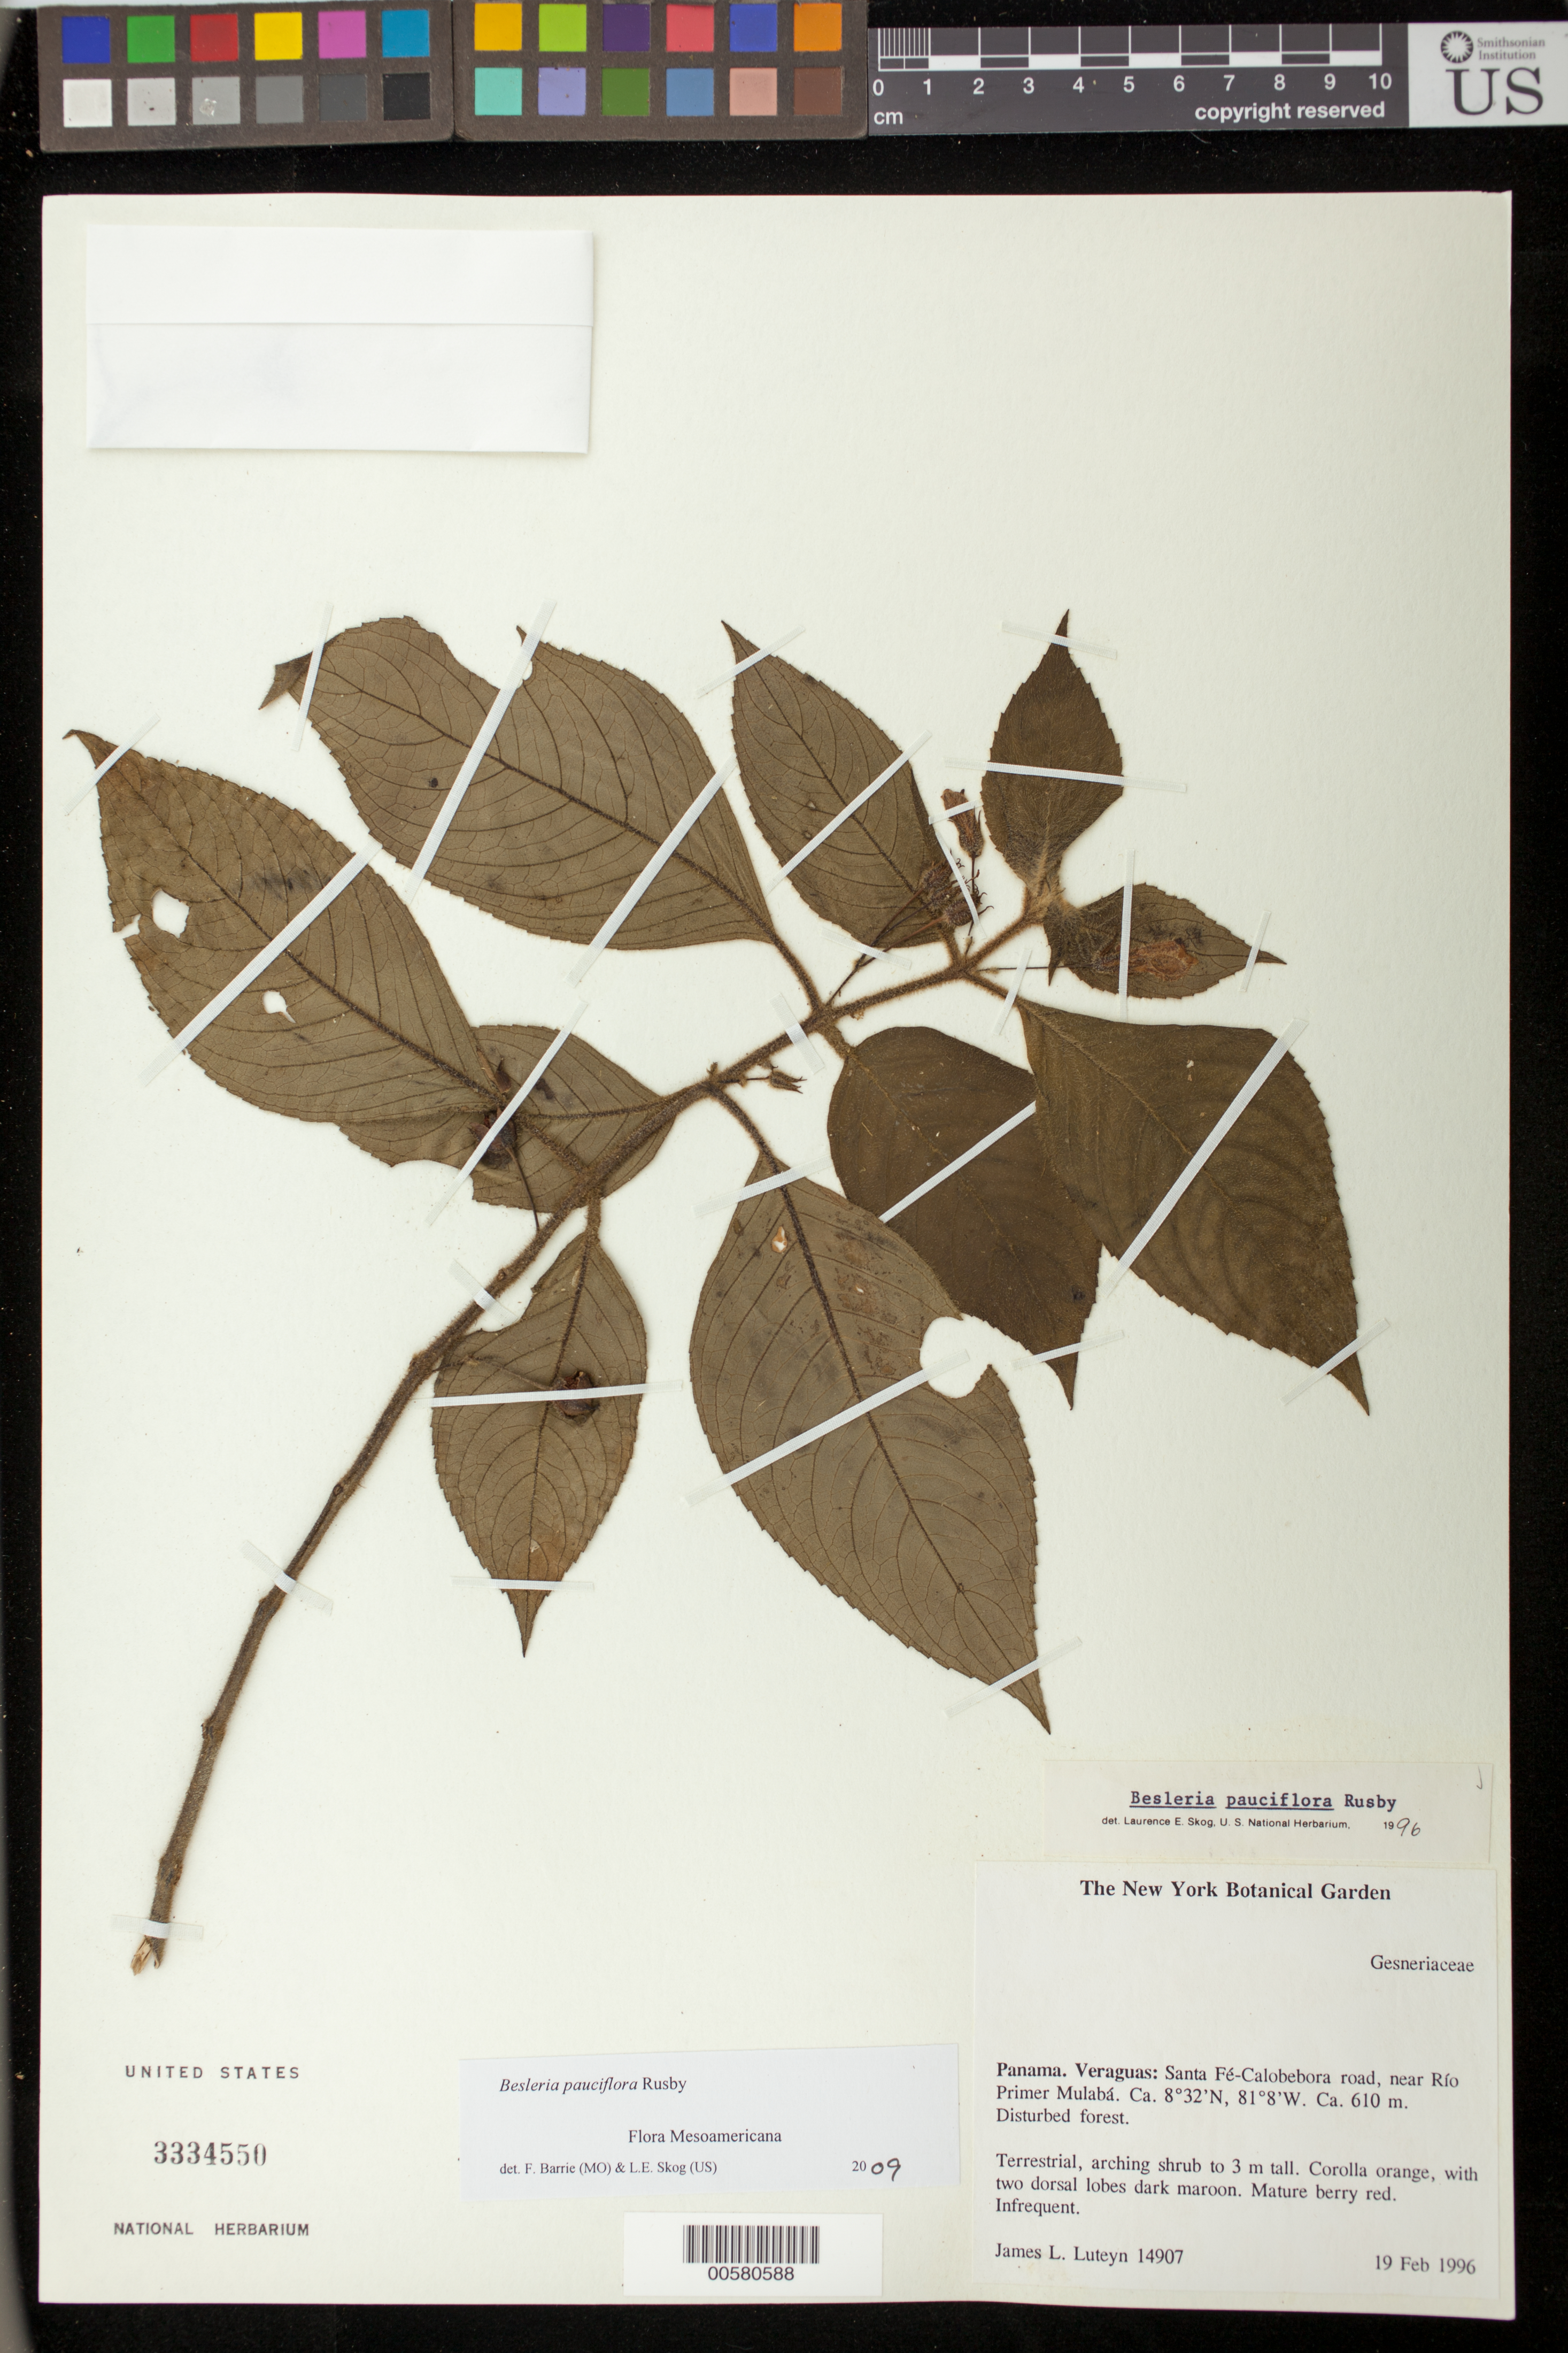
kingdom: Plantae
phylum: Tracheophyta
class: Magnoliopsida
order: Lamiales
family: Gesneriaceae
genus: Besleria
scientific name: Besleria pauciflora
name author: Rusby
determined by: Skog, Laurence E.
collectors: J. L. Luteyn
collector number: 14907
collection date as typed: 19 Feb 1996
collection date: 1996-02-19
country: Panama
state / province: Veraguas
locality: Santa Fé - Calobebora road, near Río Primer Mulabá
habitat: Disturbed forest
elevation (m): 610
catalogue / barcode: US 3334550